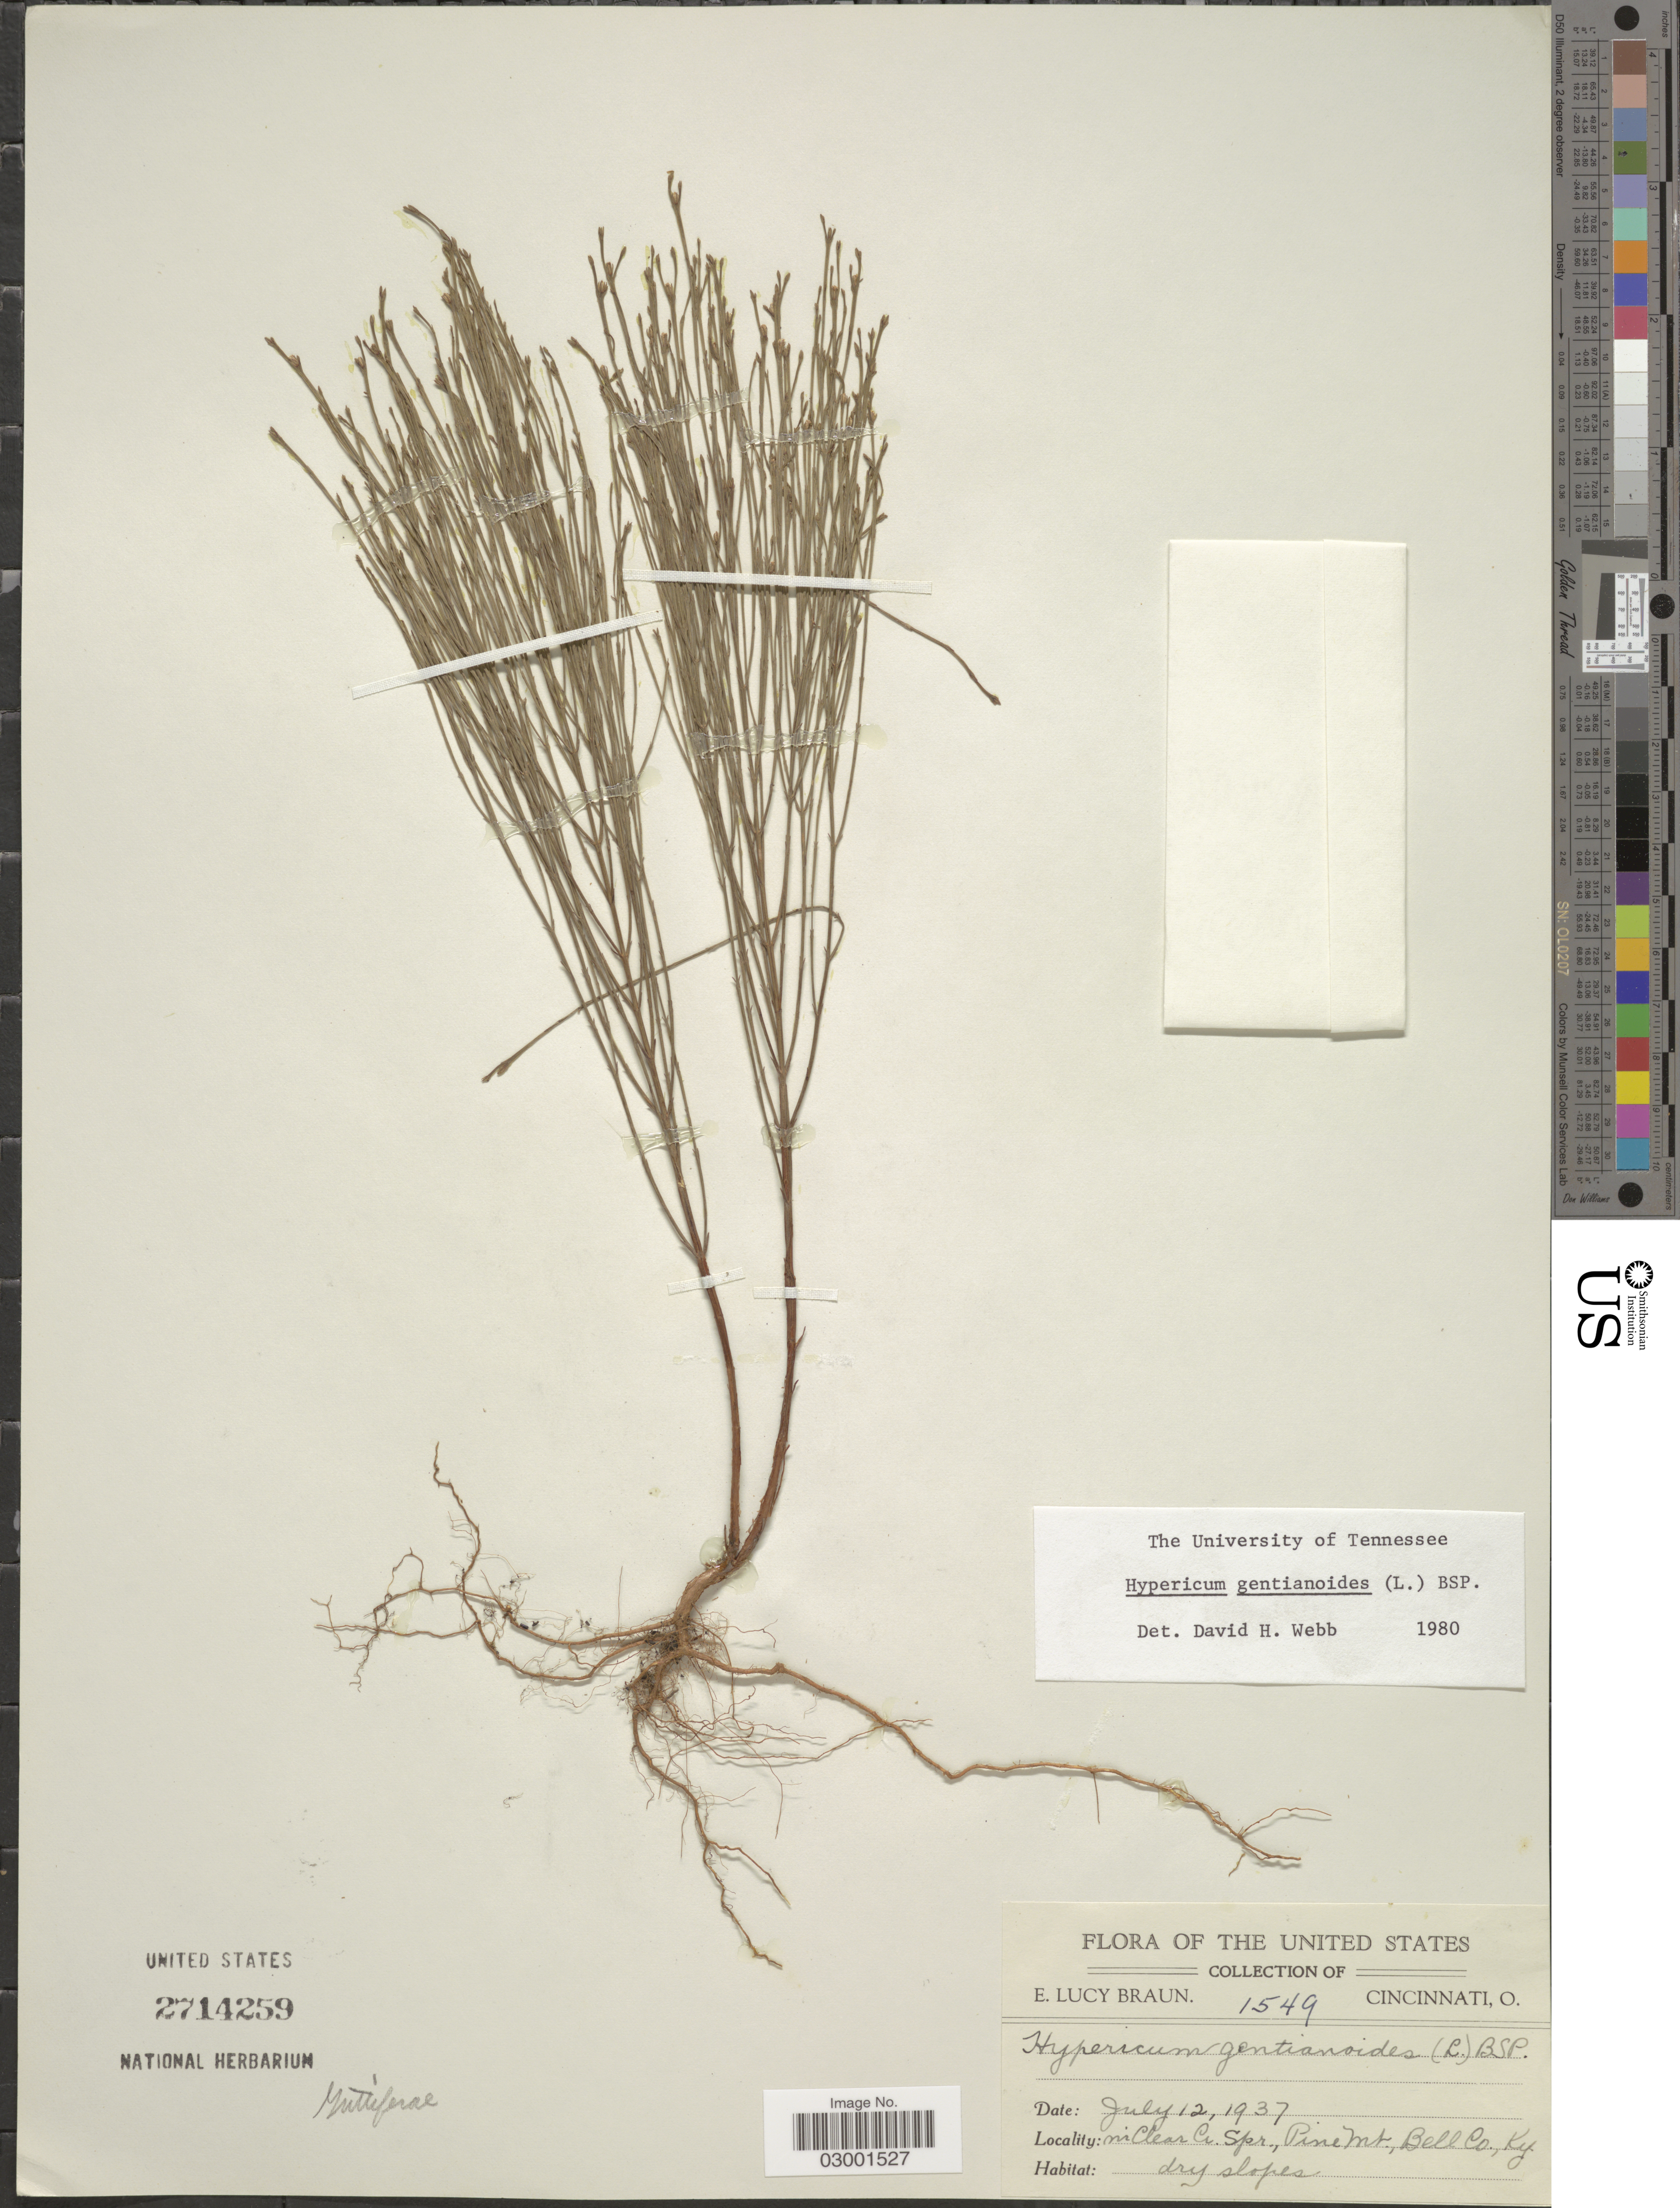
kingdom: Plantae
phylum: Tracheophyta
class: Magnoliopsida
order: Malpighiales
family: Hypericaceae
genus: Hypericum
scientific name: Hypericum gentianoides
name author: (L.) Britton, Stearns & Poggenb.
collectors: E. L. Braun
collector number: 1549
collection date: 1937-07-12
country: United States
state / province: Kentucky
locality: Nr Clear Cr. Spr., Pine Mt., Bell Co.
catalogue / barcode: US 2714259